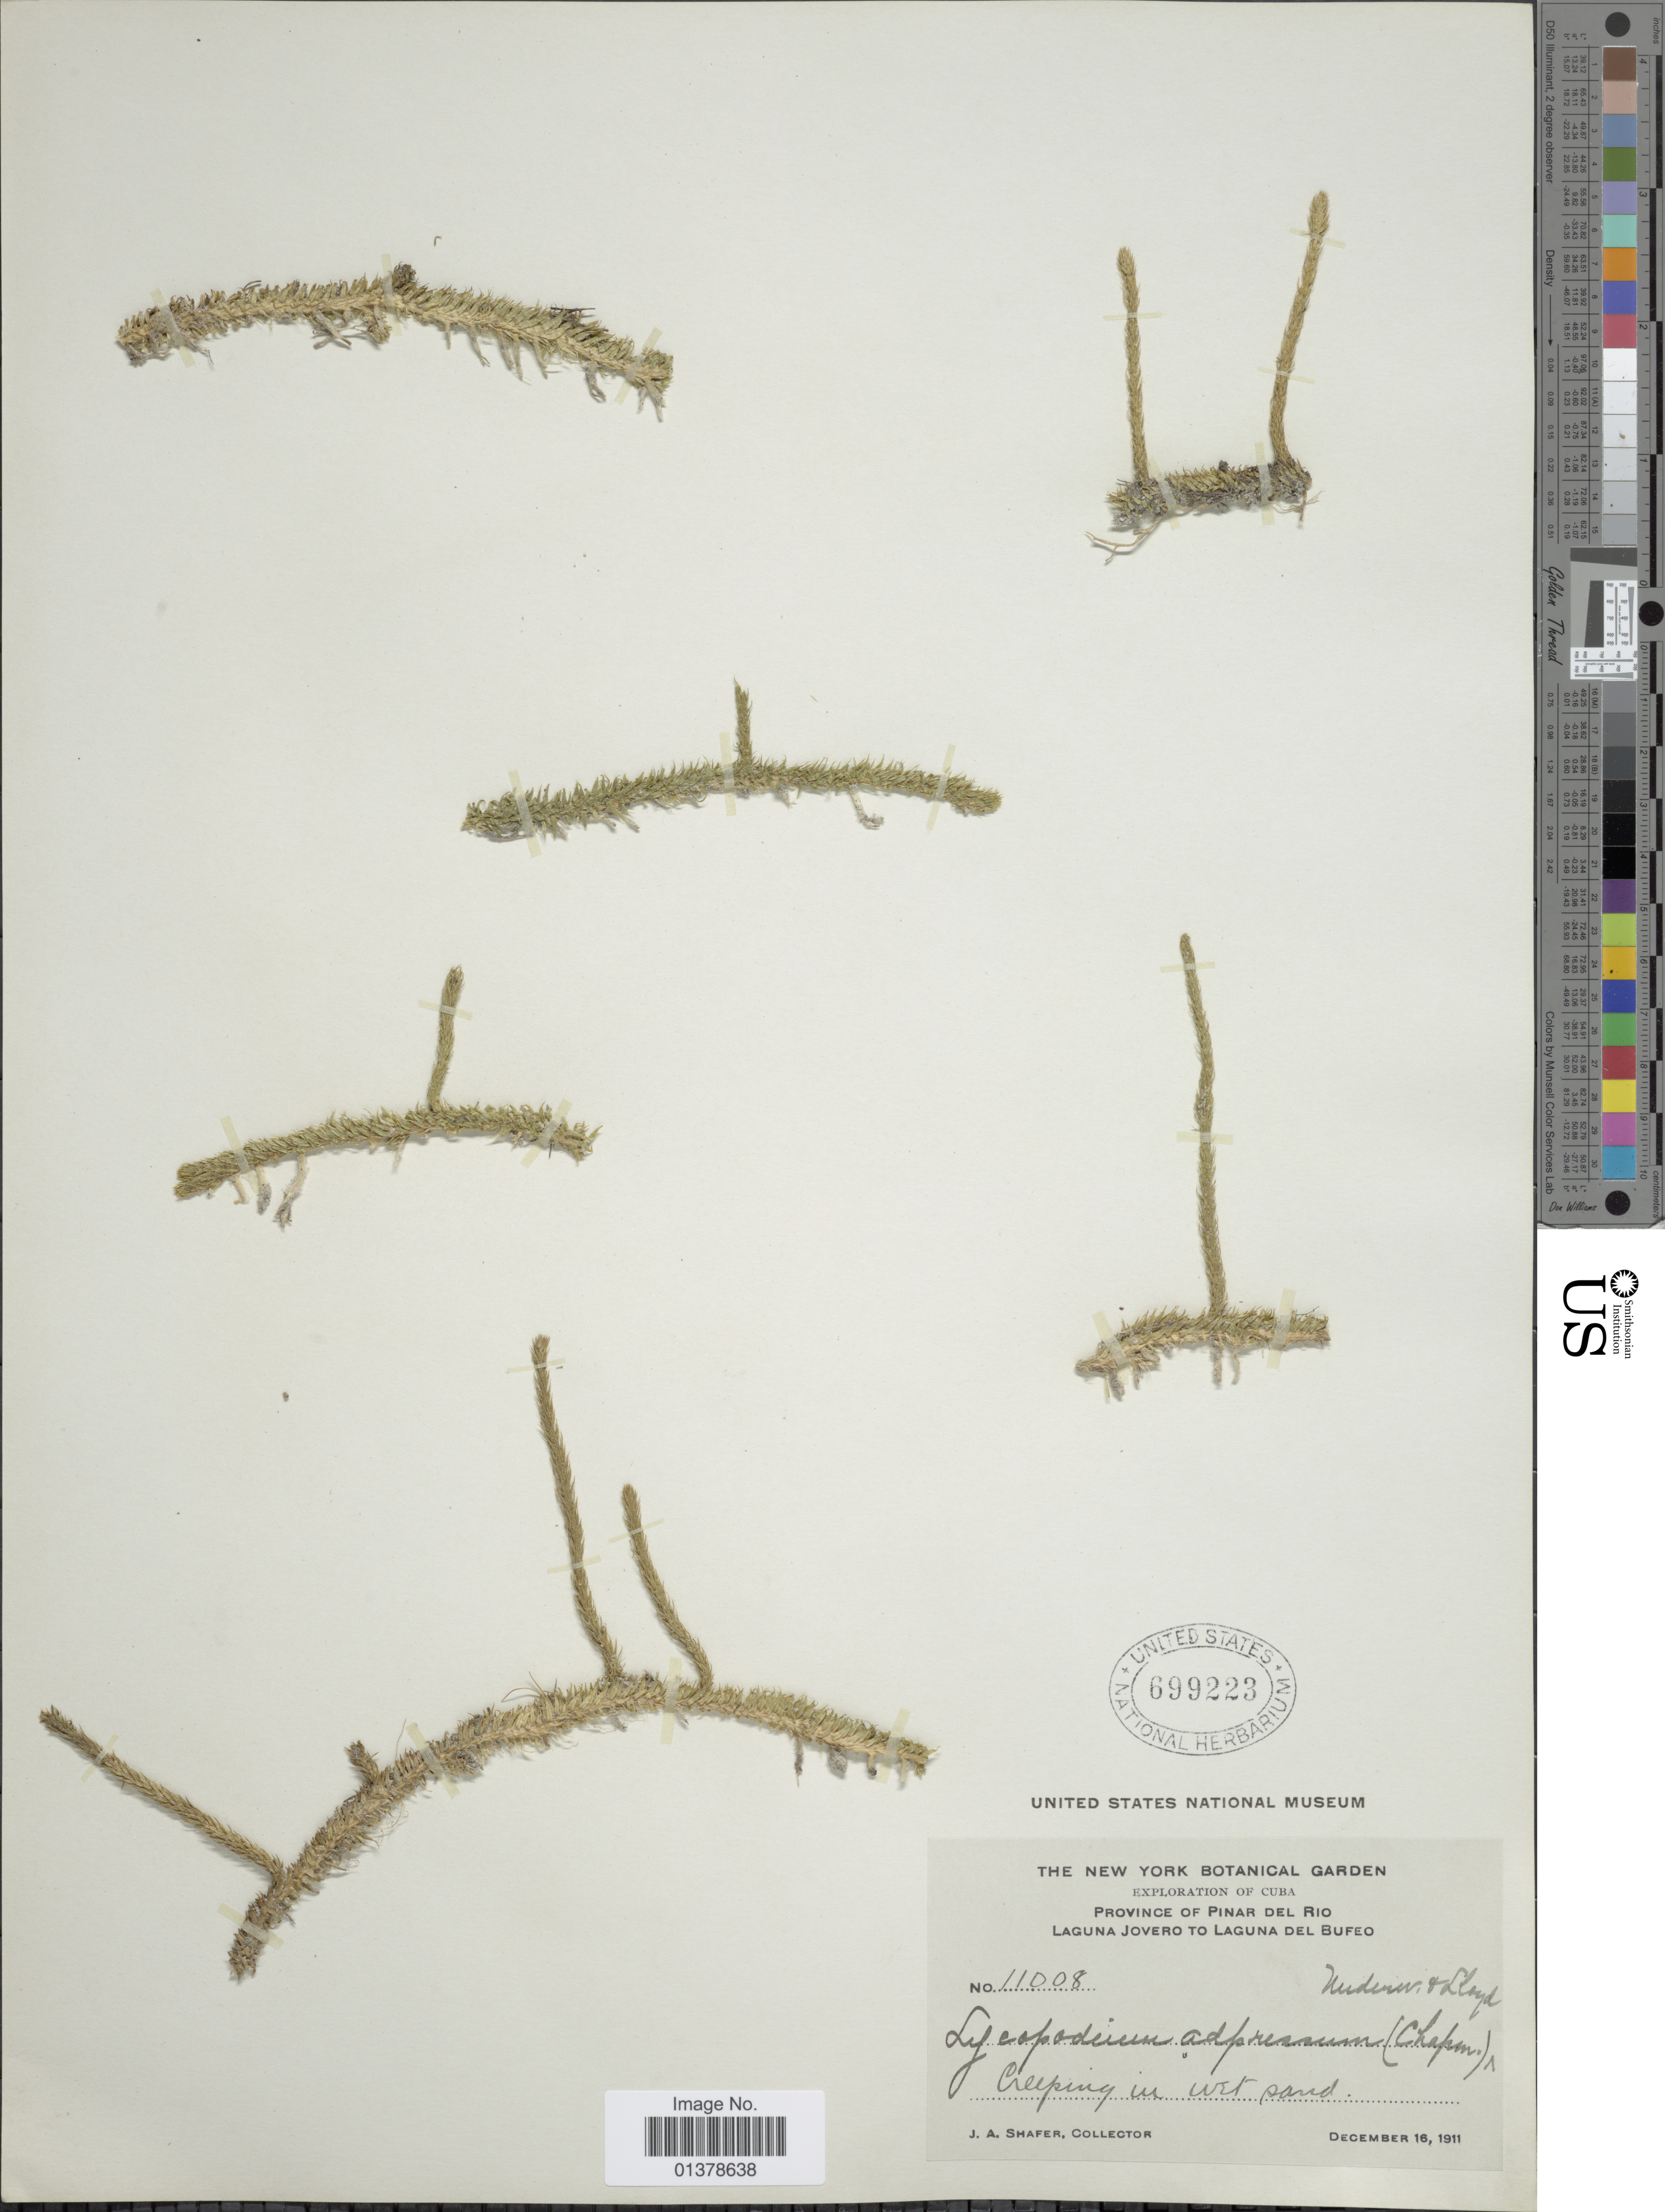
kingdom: Plantae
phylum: Tracheophyta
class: Lycopodiopsida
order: Lycopodiales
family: Lycopodiaceae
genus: Lycopodiella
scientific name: Lycopodiella appressa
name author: (Chapm.) Cranfill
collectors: J. A. Shafer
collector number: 11008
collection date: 1911-12-16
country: Cuba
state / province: Pinar del Río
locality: Laguna Jovero to Laguna Del Bufeo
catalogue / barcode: US 699223